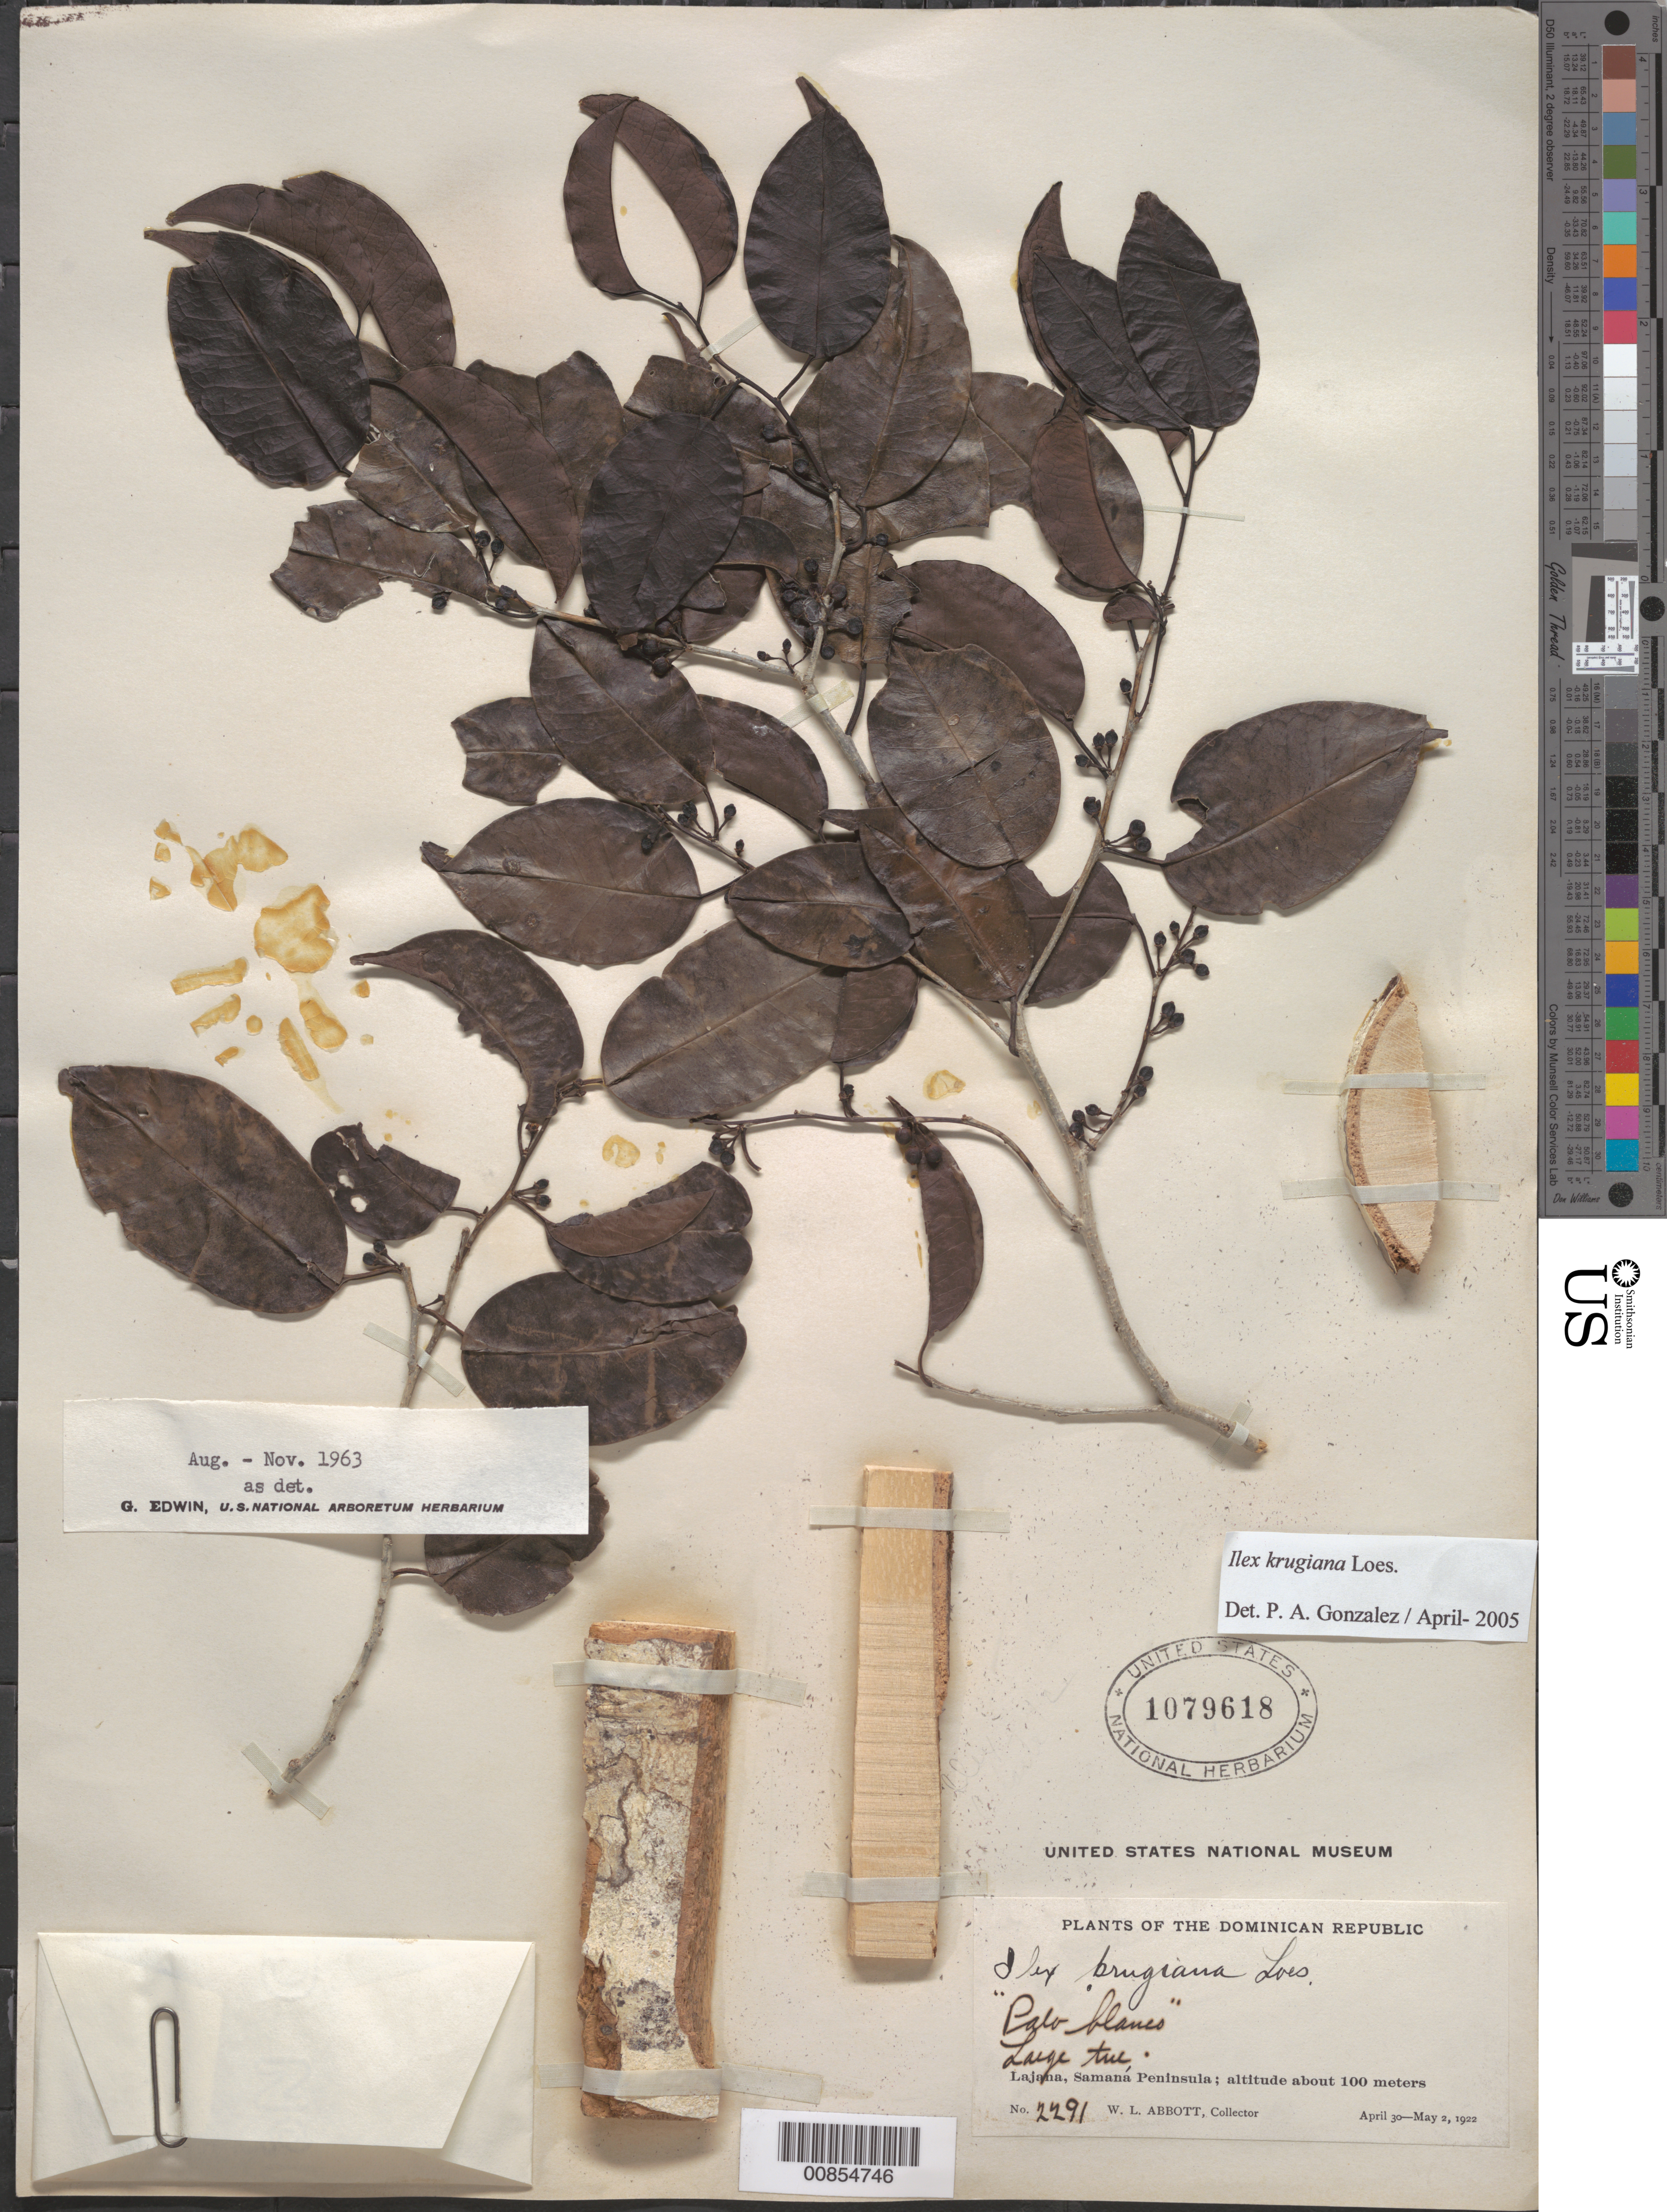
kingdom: Plantae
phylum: Tracheophyta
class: Magnoliopsida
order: Aquifoliales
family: Aquifoliaceae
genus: Ilex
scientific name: Ilex krugiana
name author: Loes.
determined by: González, P. A.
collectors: W. L. Abbott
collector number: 2291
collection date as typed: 30 Apr 1922 to 02 May 1922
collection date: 1922-04-30/1922-05-02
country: Dominican Republic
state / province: Samana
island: Hispaniola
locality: Lajana, Samaná Peninsula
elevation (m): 100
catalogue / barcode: US 1079618